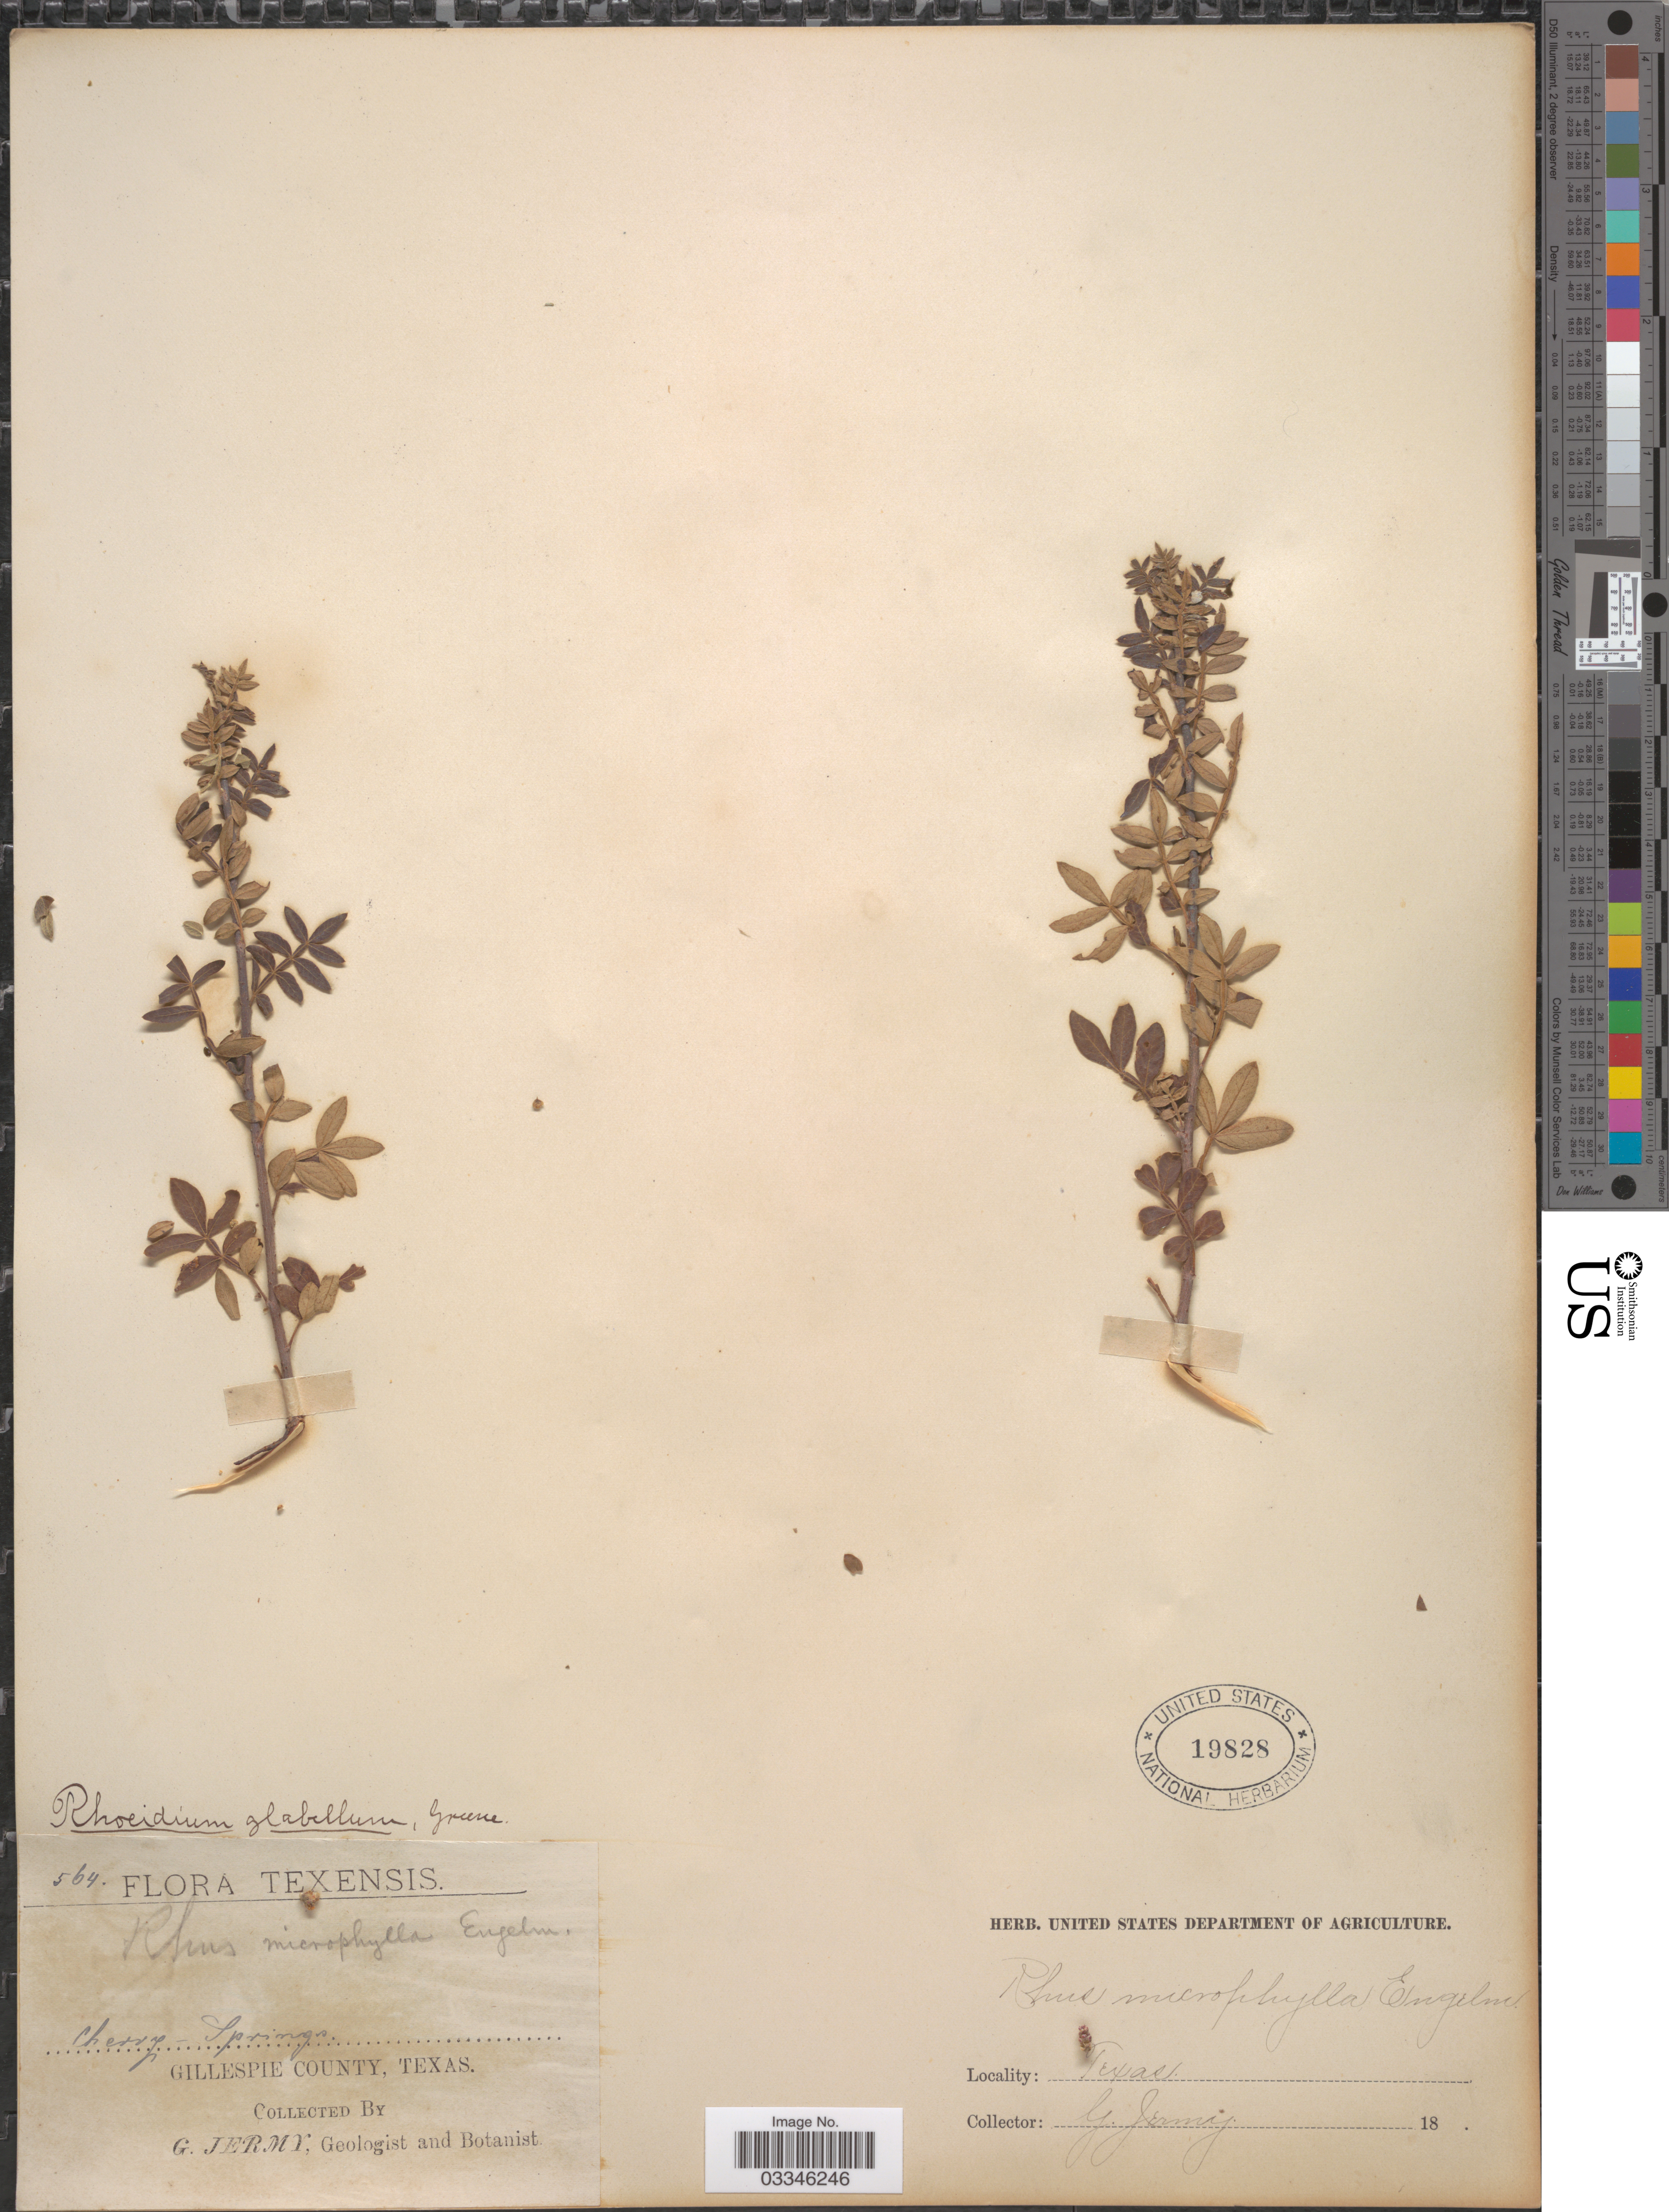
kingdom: Plantae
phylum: Tracheophyta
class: Magnoliopsida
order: Sapindales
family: Anacardiaceae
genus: Rhus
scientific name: Rhus microphylla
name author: Engelm.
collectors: G. Jermy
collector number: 564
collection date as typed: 18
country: United States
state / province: Texas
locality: Cherry Springs. Gillespie County.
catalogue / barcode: US 19828